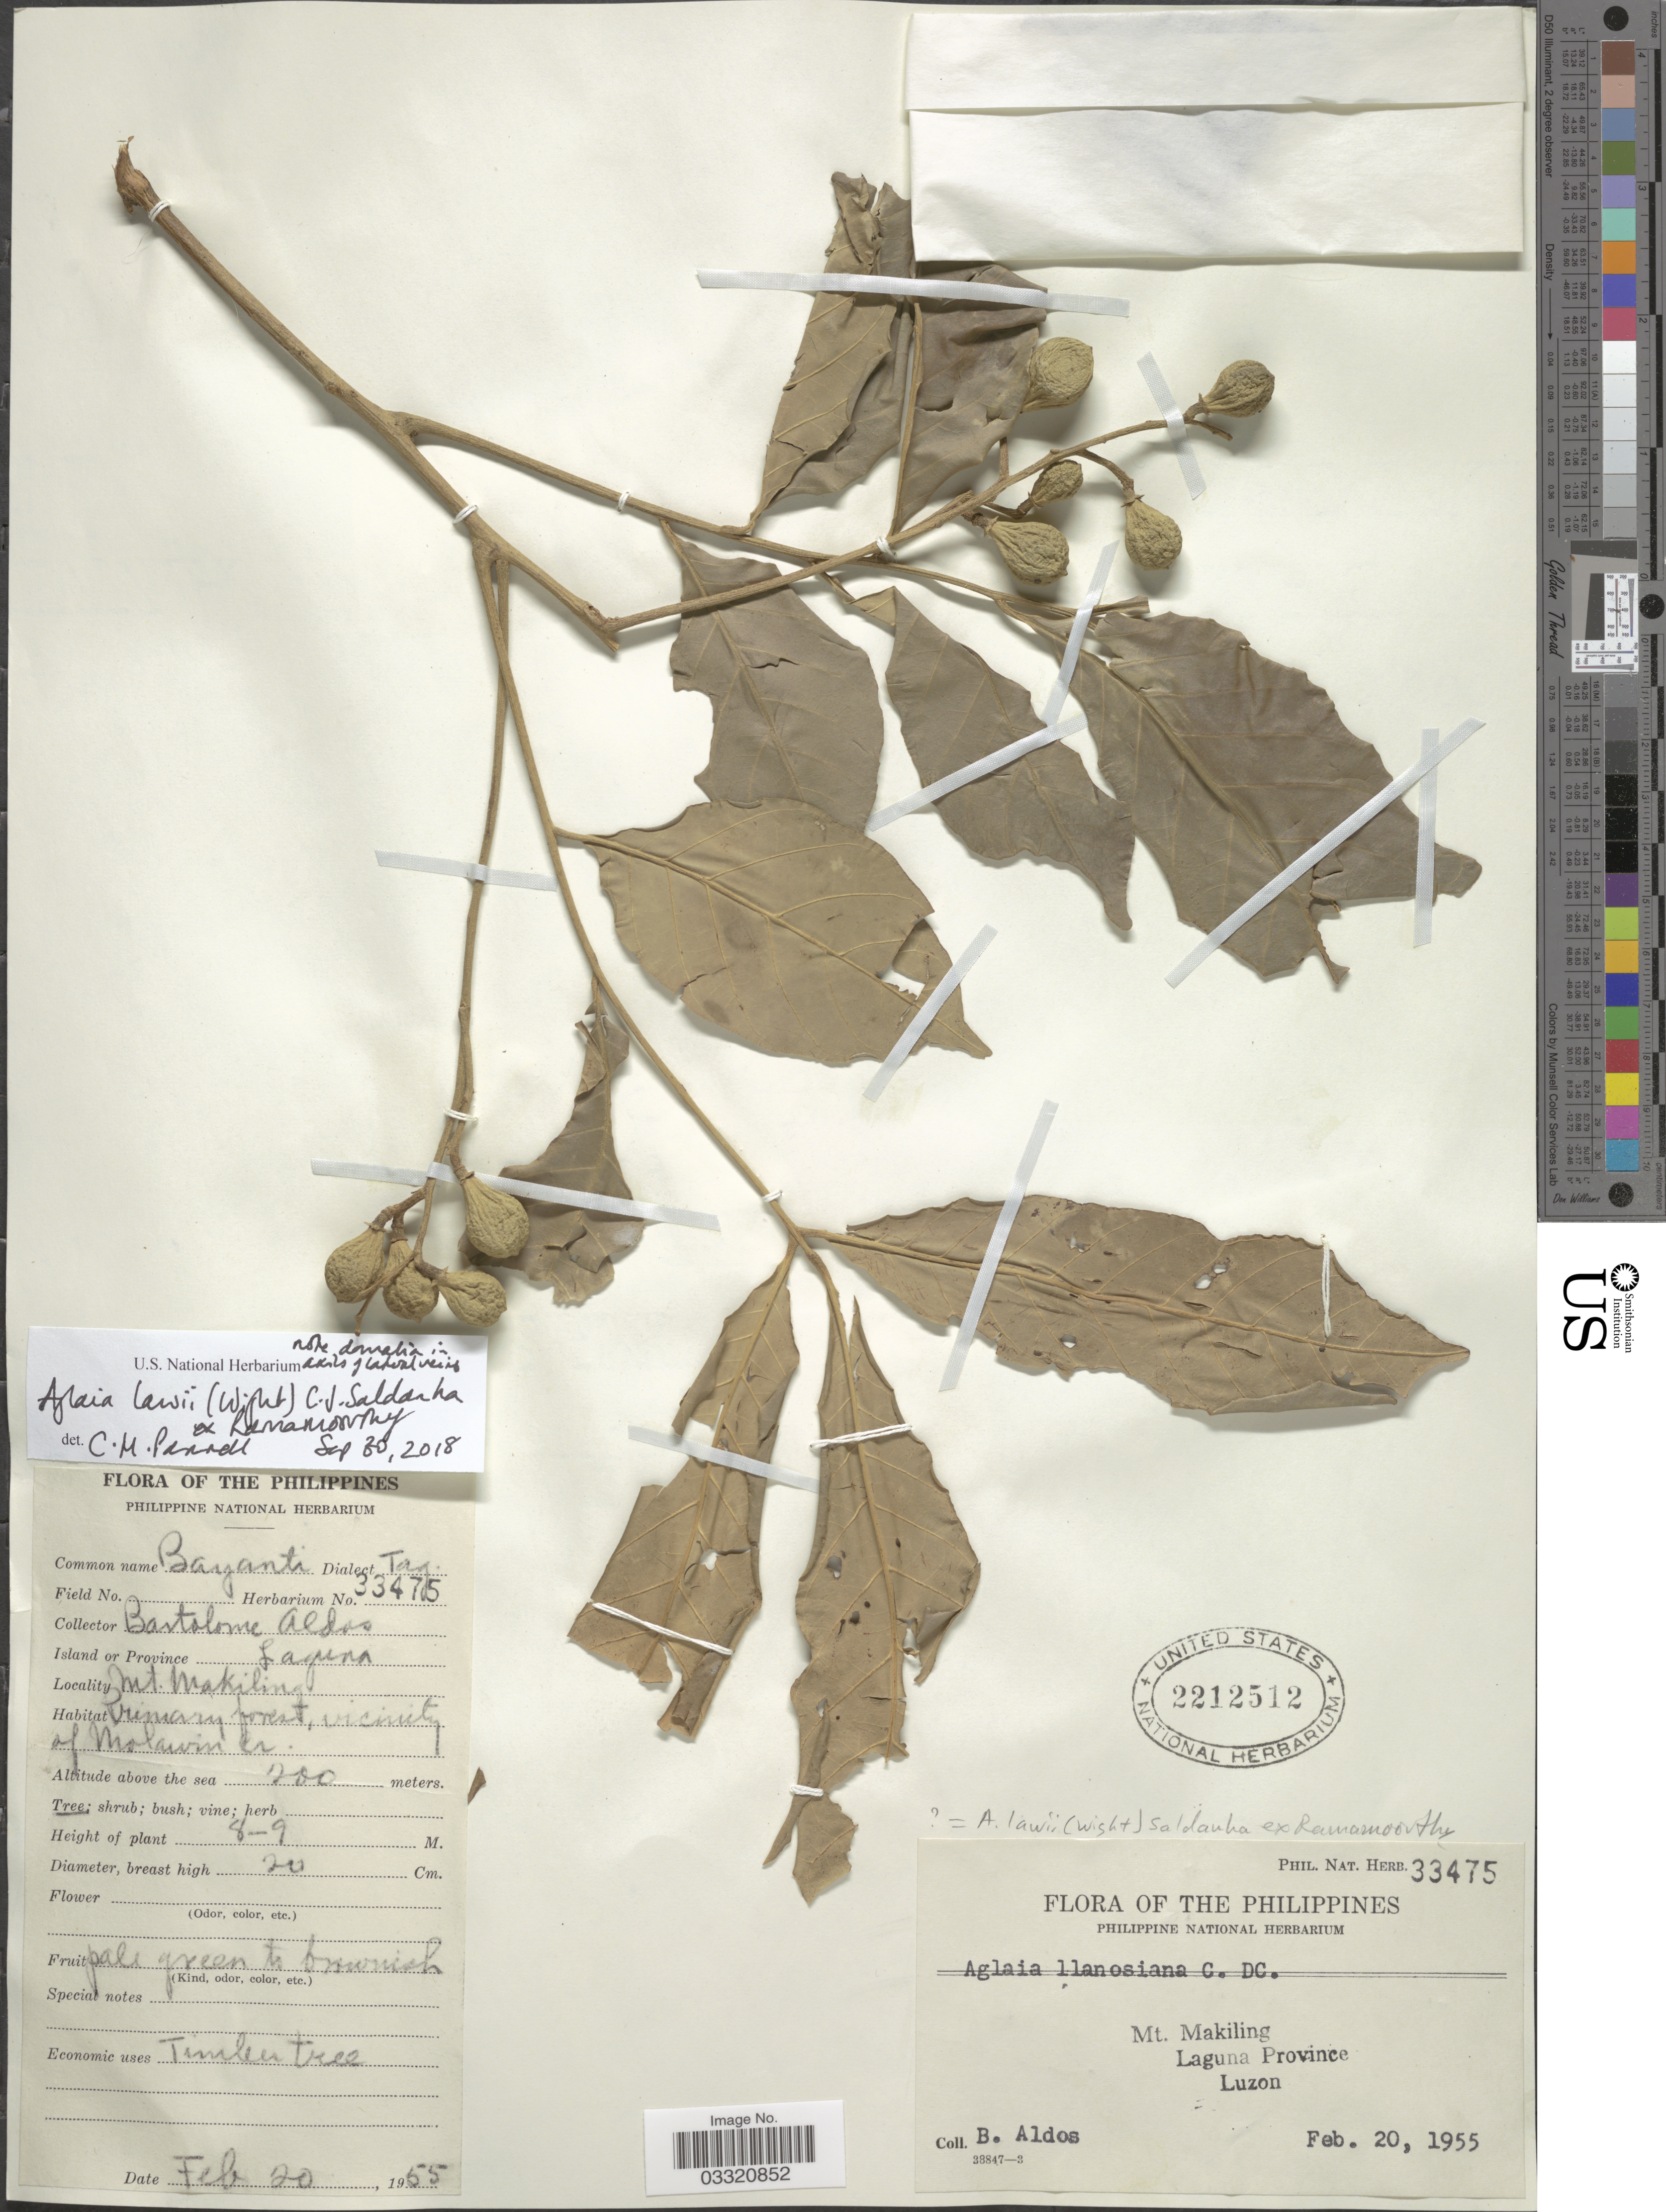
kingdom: Plantae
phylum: Tracheophyta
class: Magnoliopsida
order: Sapindales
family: Meliaceae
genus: Aglaia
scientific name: Aglaia lawii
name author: (Wight) C.J. Saldanha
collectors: B. Aldos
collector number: Phil. Nat. Herb. 33475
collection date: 1955-02-20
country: Philippines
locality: Mt. Makiling. Laguna Province. Luzon. Vicinity of Molawin Cr.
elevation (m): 200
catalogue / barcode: US 2212512